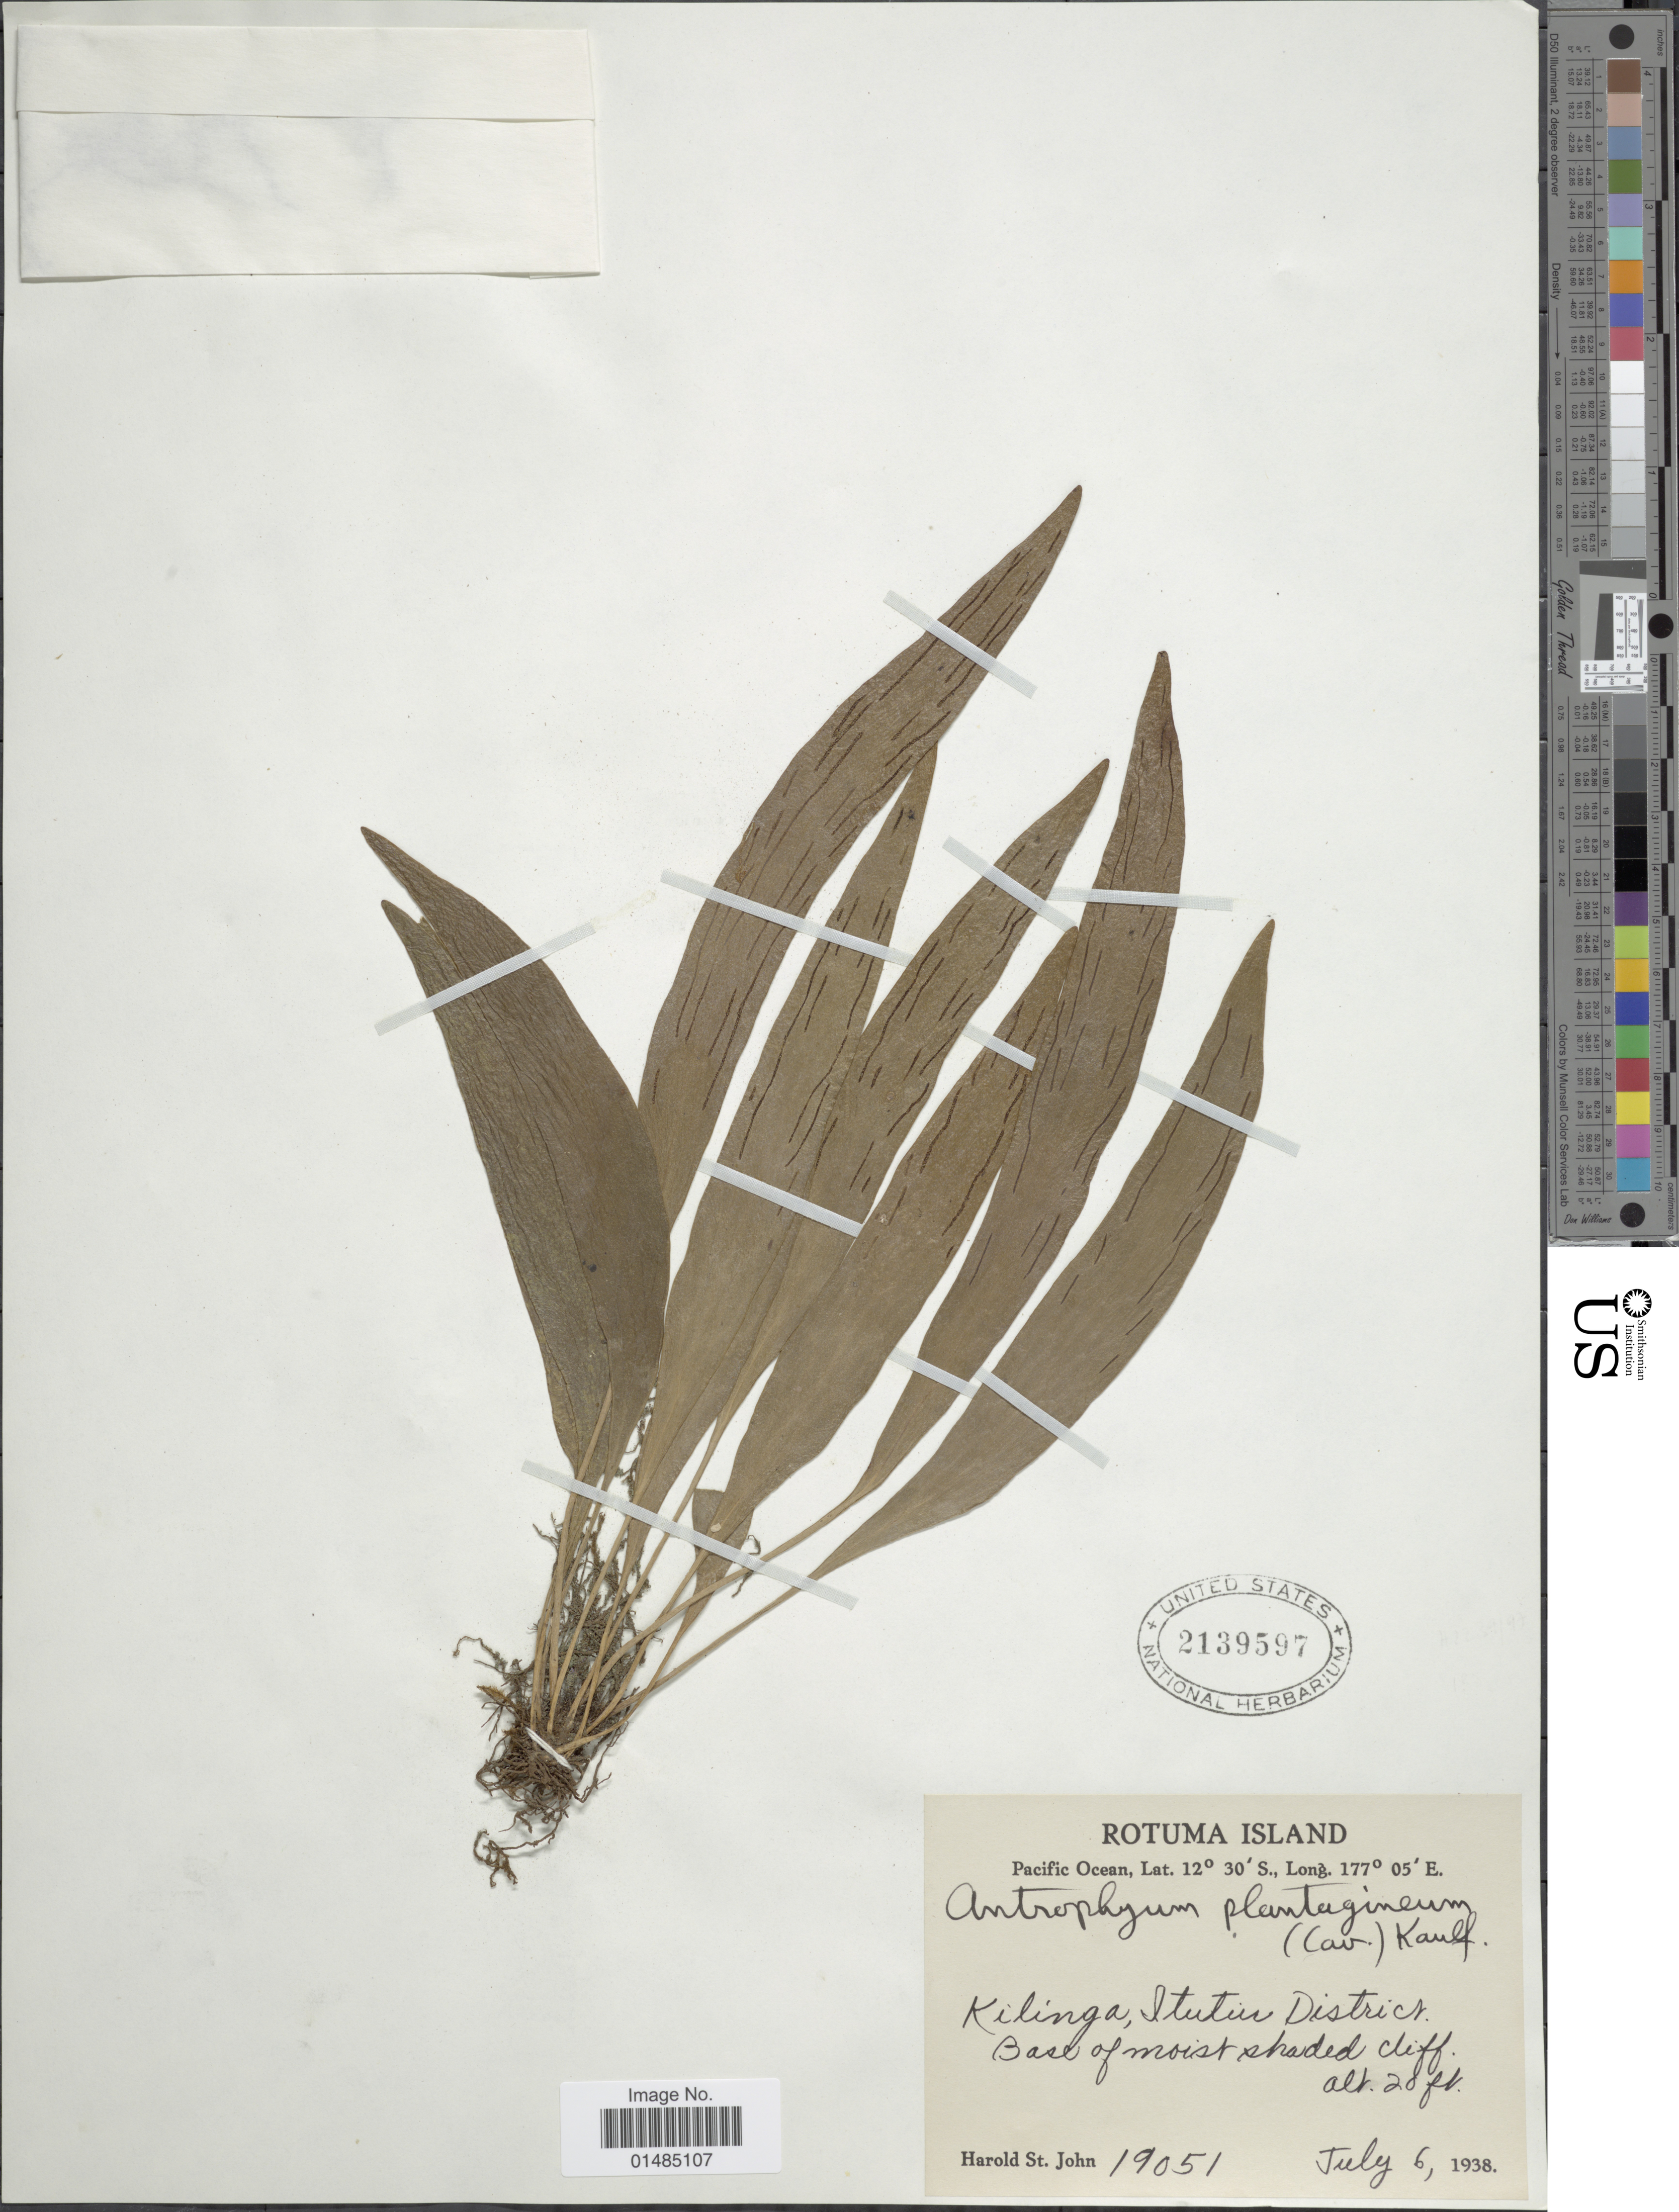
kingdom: Plantae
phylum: Tracheophyta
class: Polypodiopsida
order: Polypodiales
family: Pteridaceae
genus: Antrophyum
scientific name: Antrophyum plantagineum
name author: (Cav.) Kaulf.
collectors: H. St. John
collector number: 19051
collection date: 1938-07-06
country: Fiji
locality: Rotuma Island, Kilinga, Stutin District,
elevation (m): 6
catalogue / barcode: US 2139597